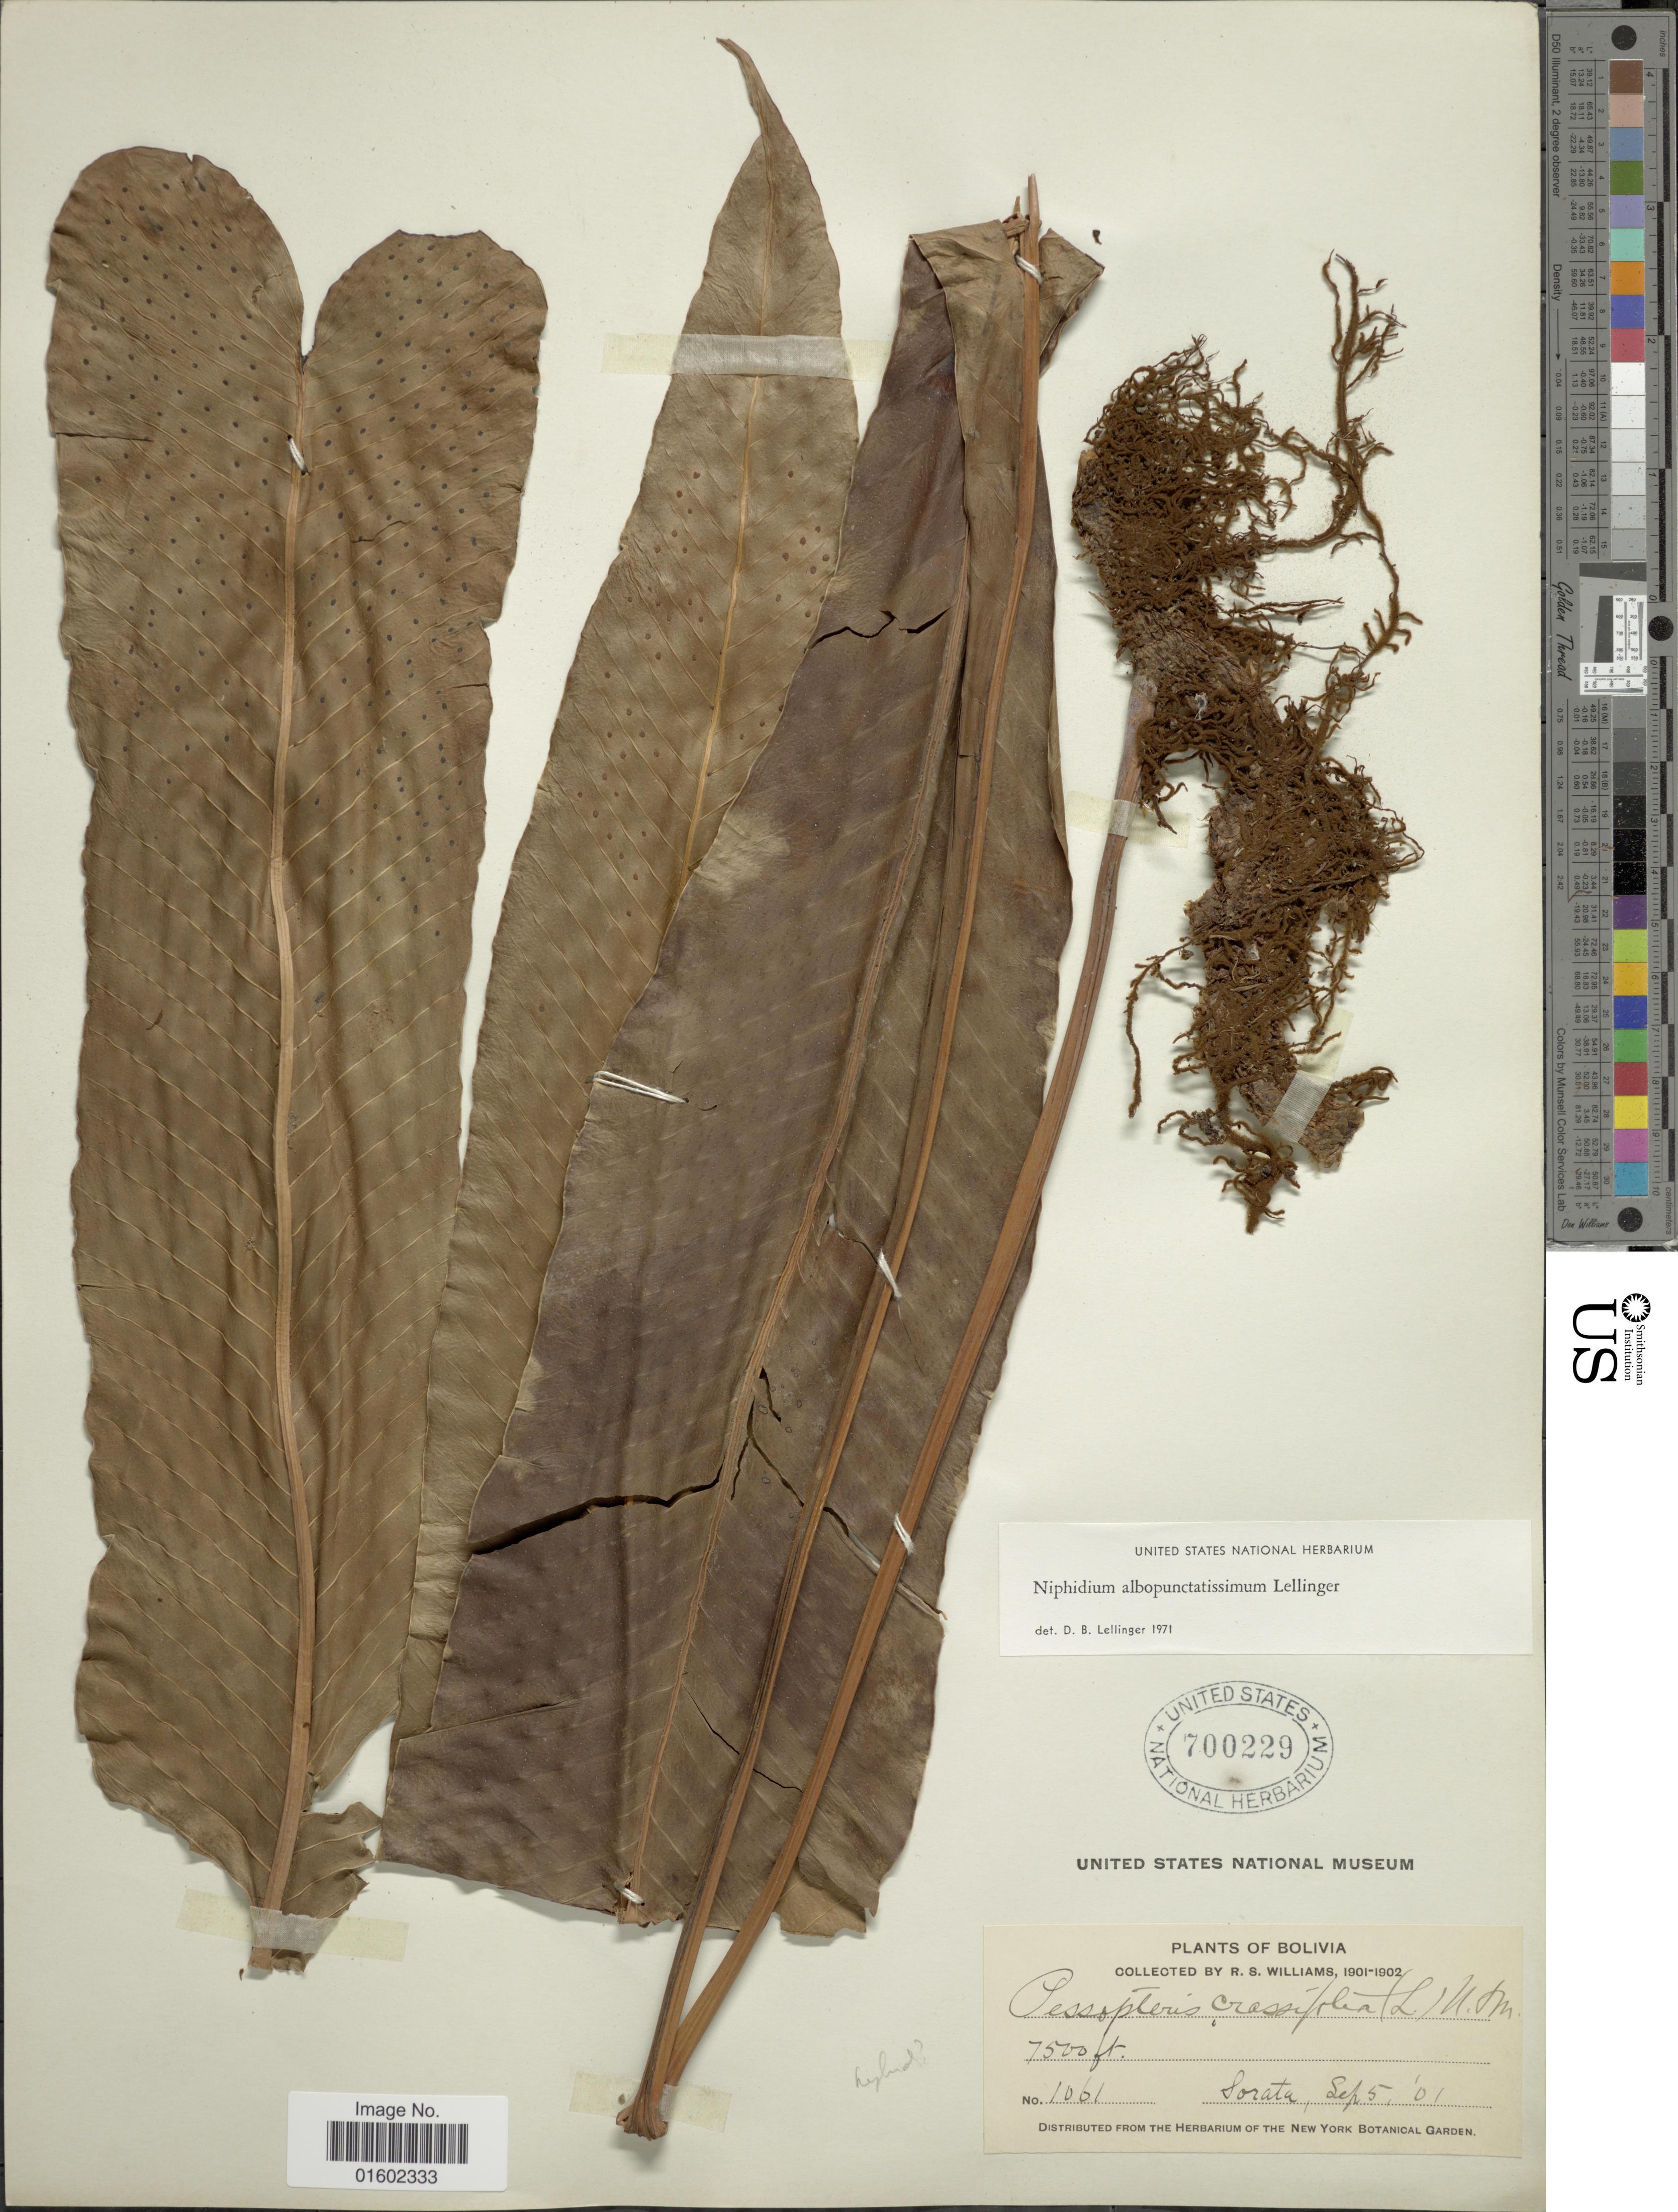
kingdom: Plantae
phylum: Tracheophyta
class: Polypodiopsida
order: Polypodiales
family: Polypodiaceae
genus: Niphidium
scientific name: Niphidium albopunctatissimum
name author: Lellinger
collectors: R. S. Williams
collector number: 1061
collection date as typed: Sept. 5, '01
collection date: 1901-09-05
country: Bolivia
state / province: La Páz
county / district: Larecaja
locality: Sorata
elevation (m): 2286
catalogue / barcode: US 700229